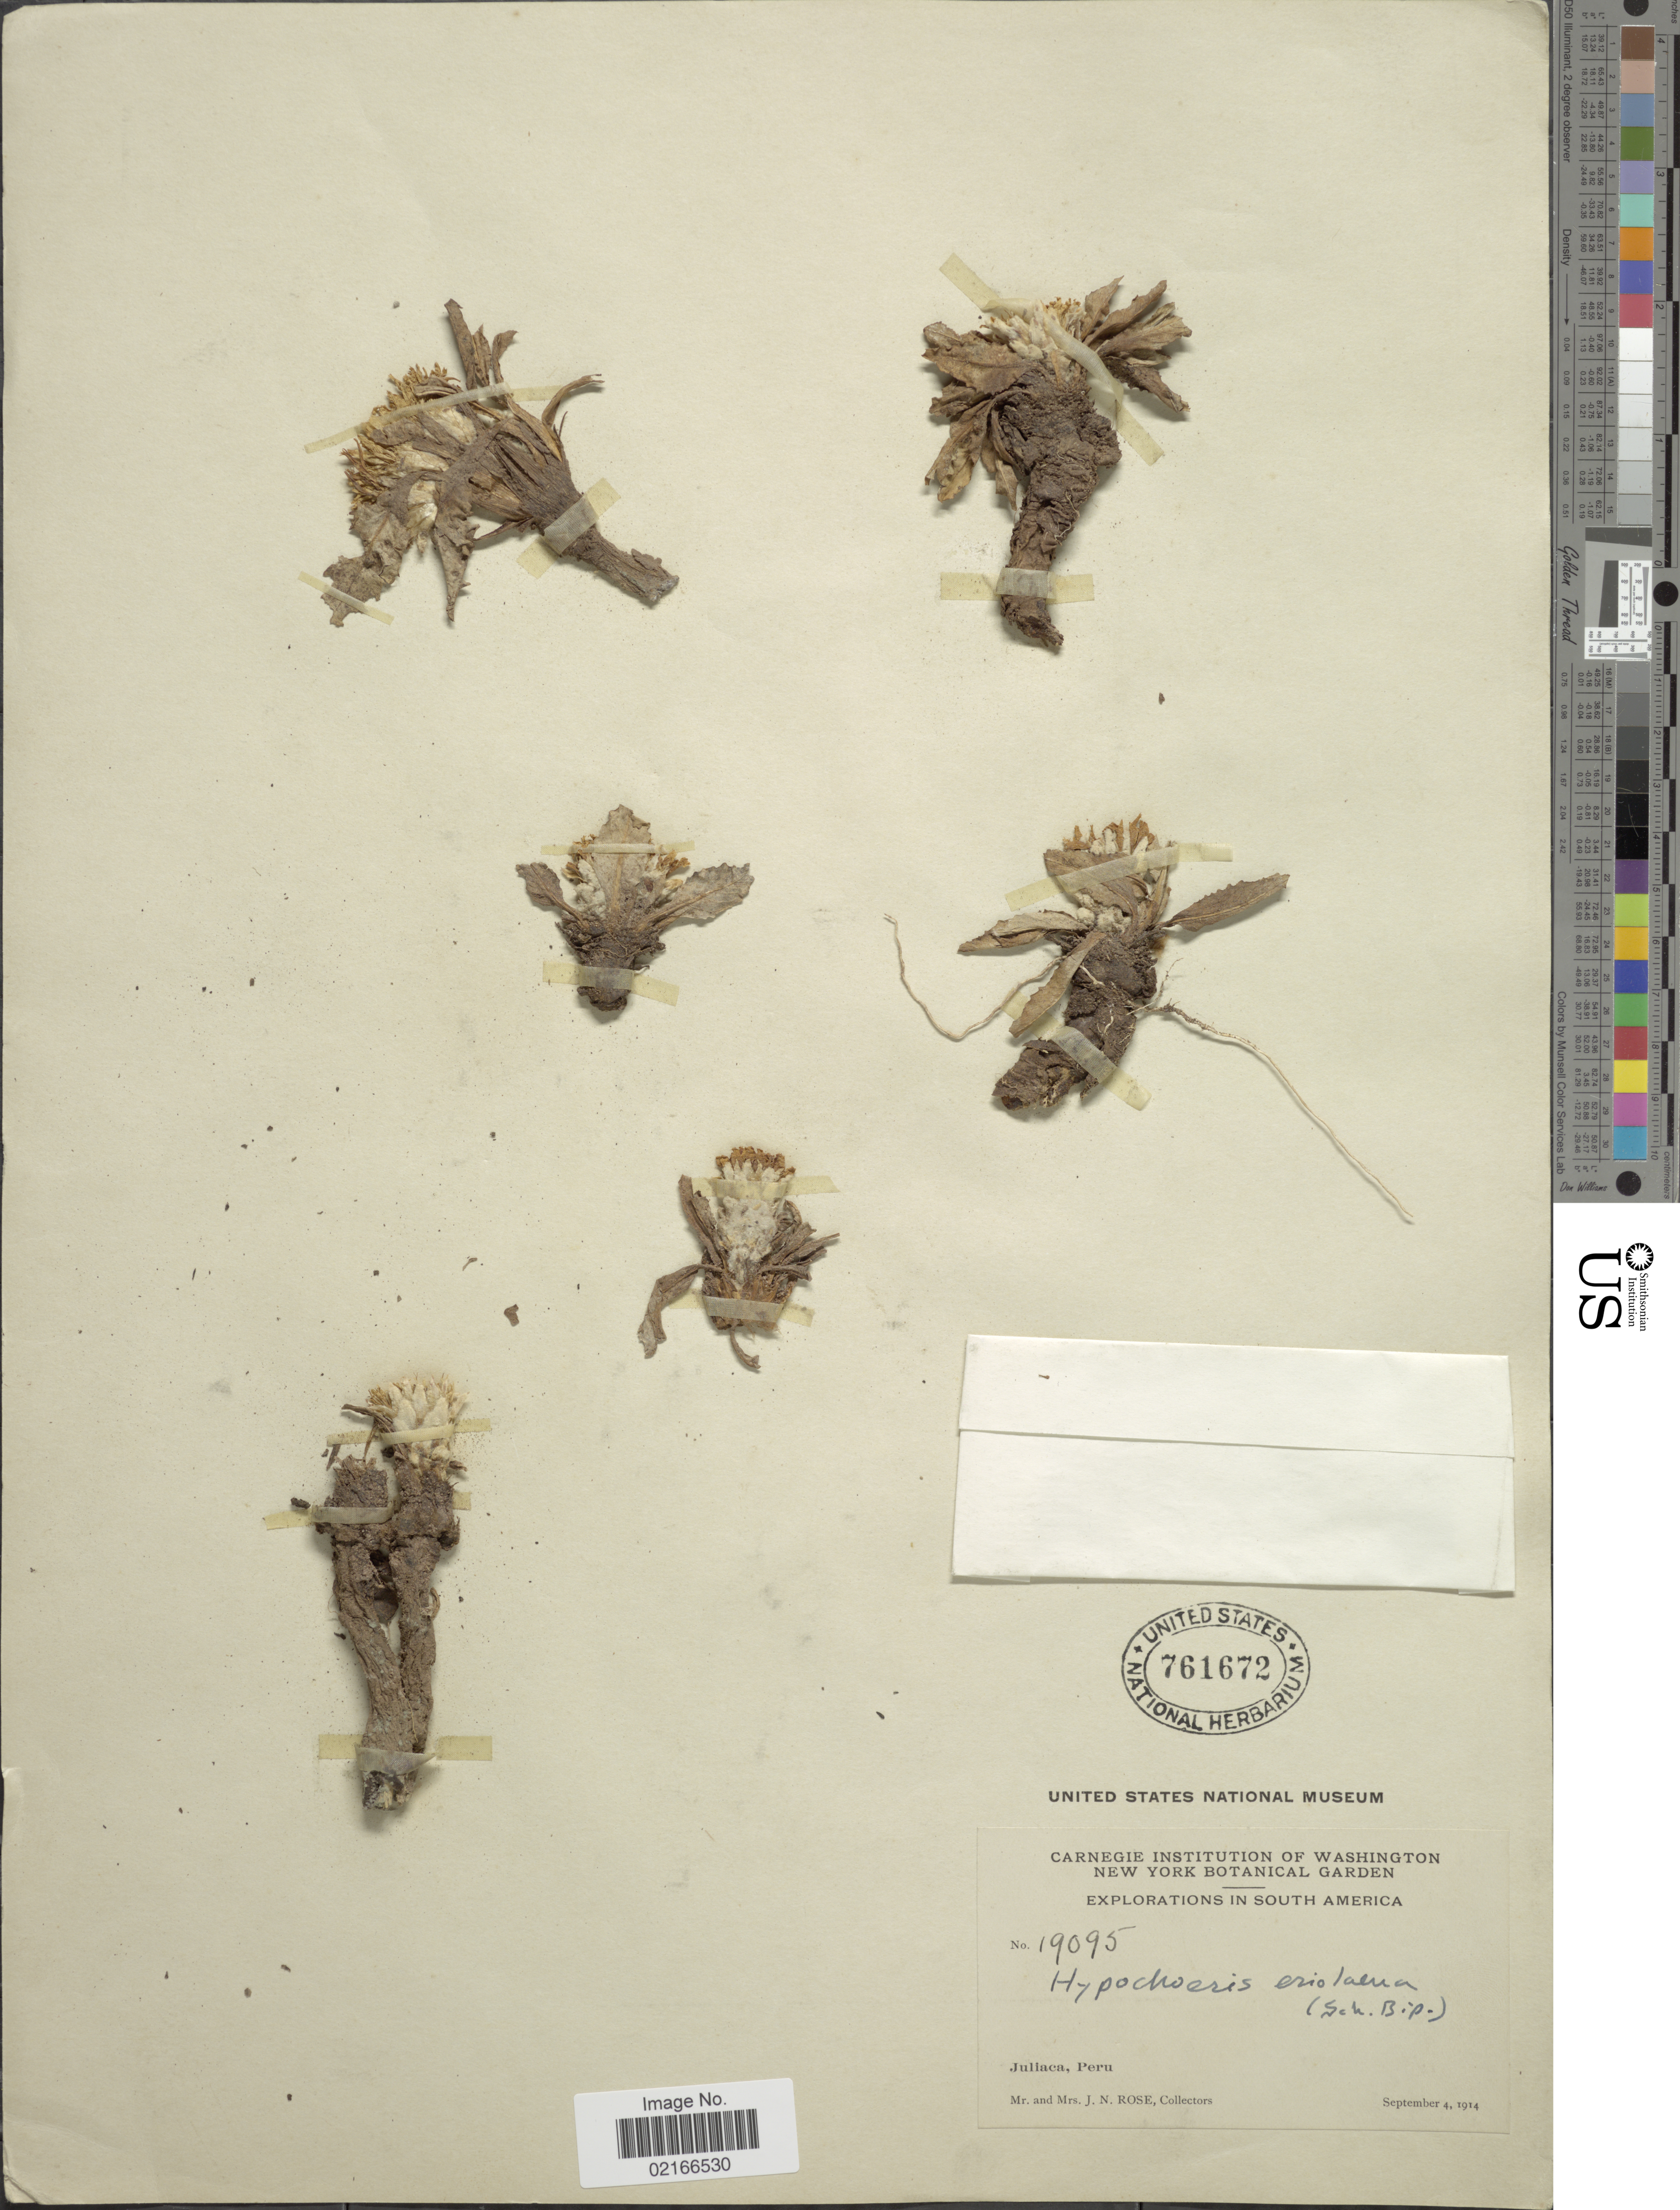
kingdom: Plantae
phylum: Tracheophyta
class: Magnoliopsida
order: Asterales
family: Asteraceae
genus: Hypochaeris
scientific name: Hypochaeris eriolaena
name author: (Sch. Bip.) Reiche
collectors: J. N. Rose & L. B. Rose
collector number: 19095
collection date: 1914-09-04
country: Peru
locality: Juliaca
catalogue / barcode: US 761672